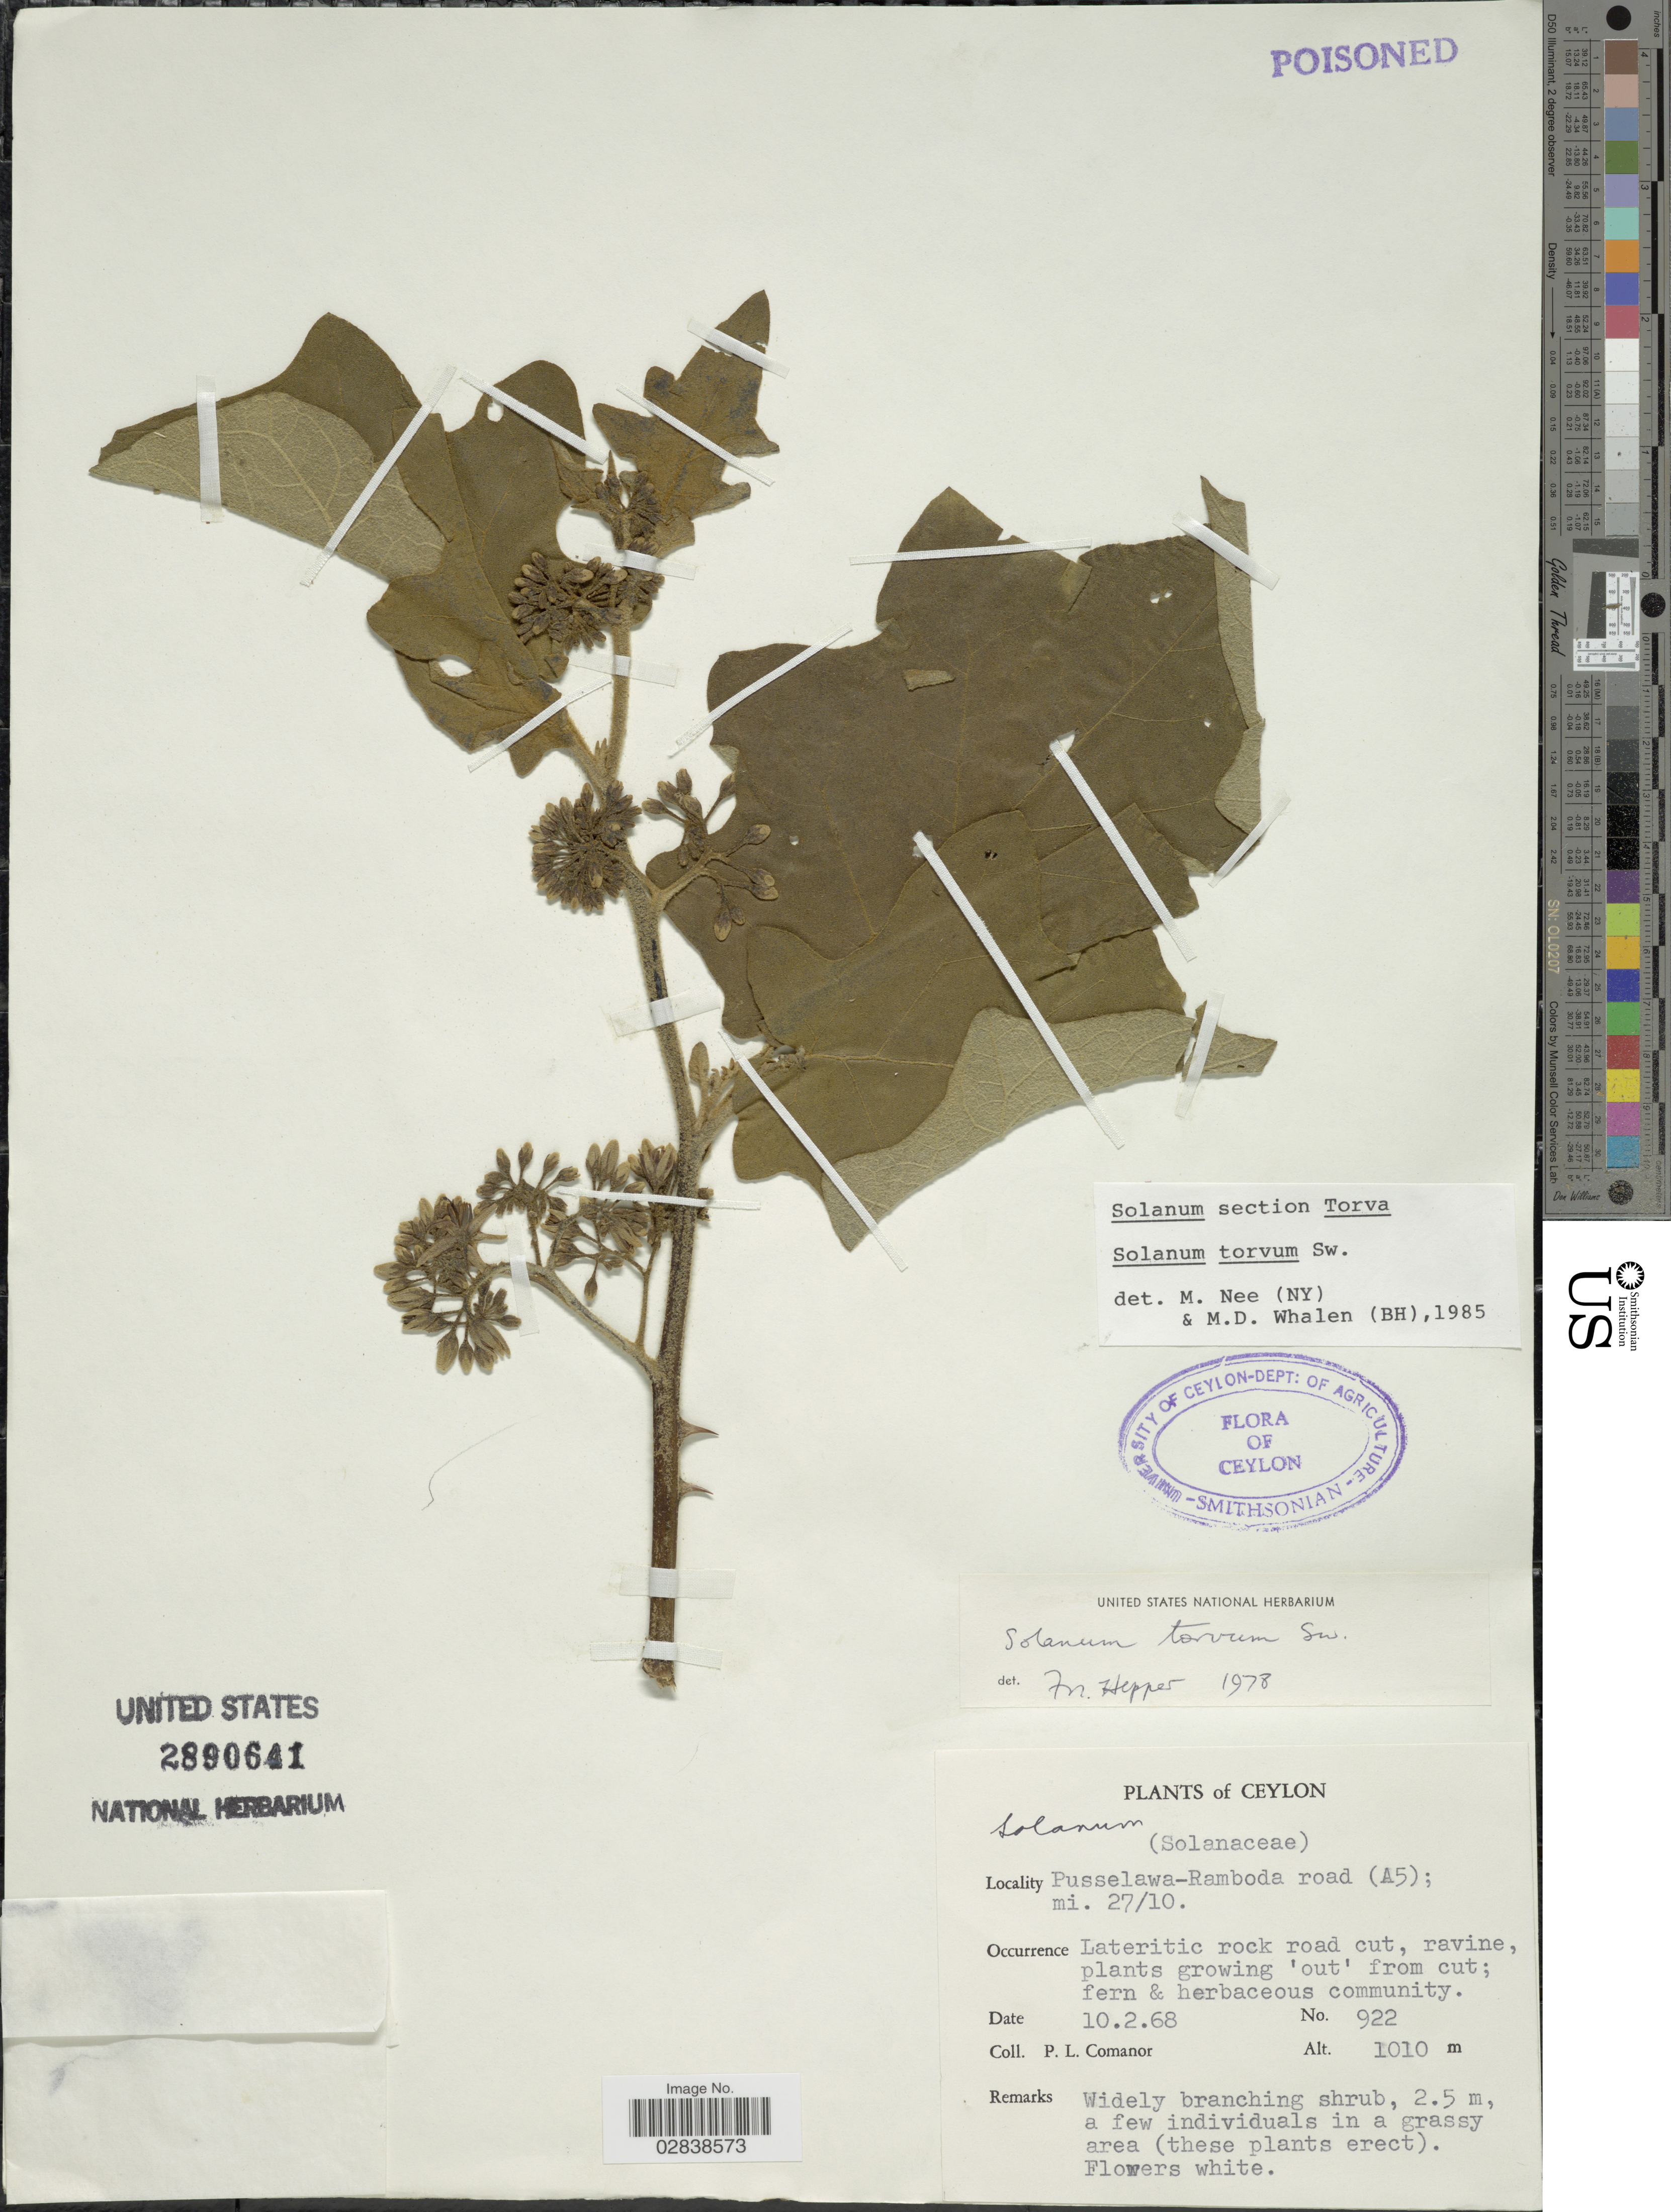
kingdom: Plantae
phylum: Tracheophyta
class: Magnoliopsida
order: Solanales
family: Solanaceae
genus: Solanum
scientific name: Solanum torvum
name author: Sw.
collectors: P. Comanor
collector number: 922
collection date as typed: Transcribed d/m/y: 10/2/68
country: Sri Lanka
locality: Ceylon, Pusselawa-Ramboda road (A5); mi. 27/10.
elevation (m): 1010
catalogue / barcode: US 2890641